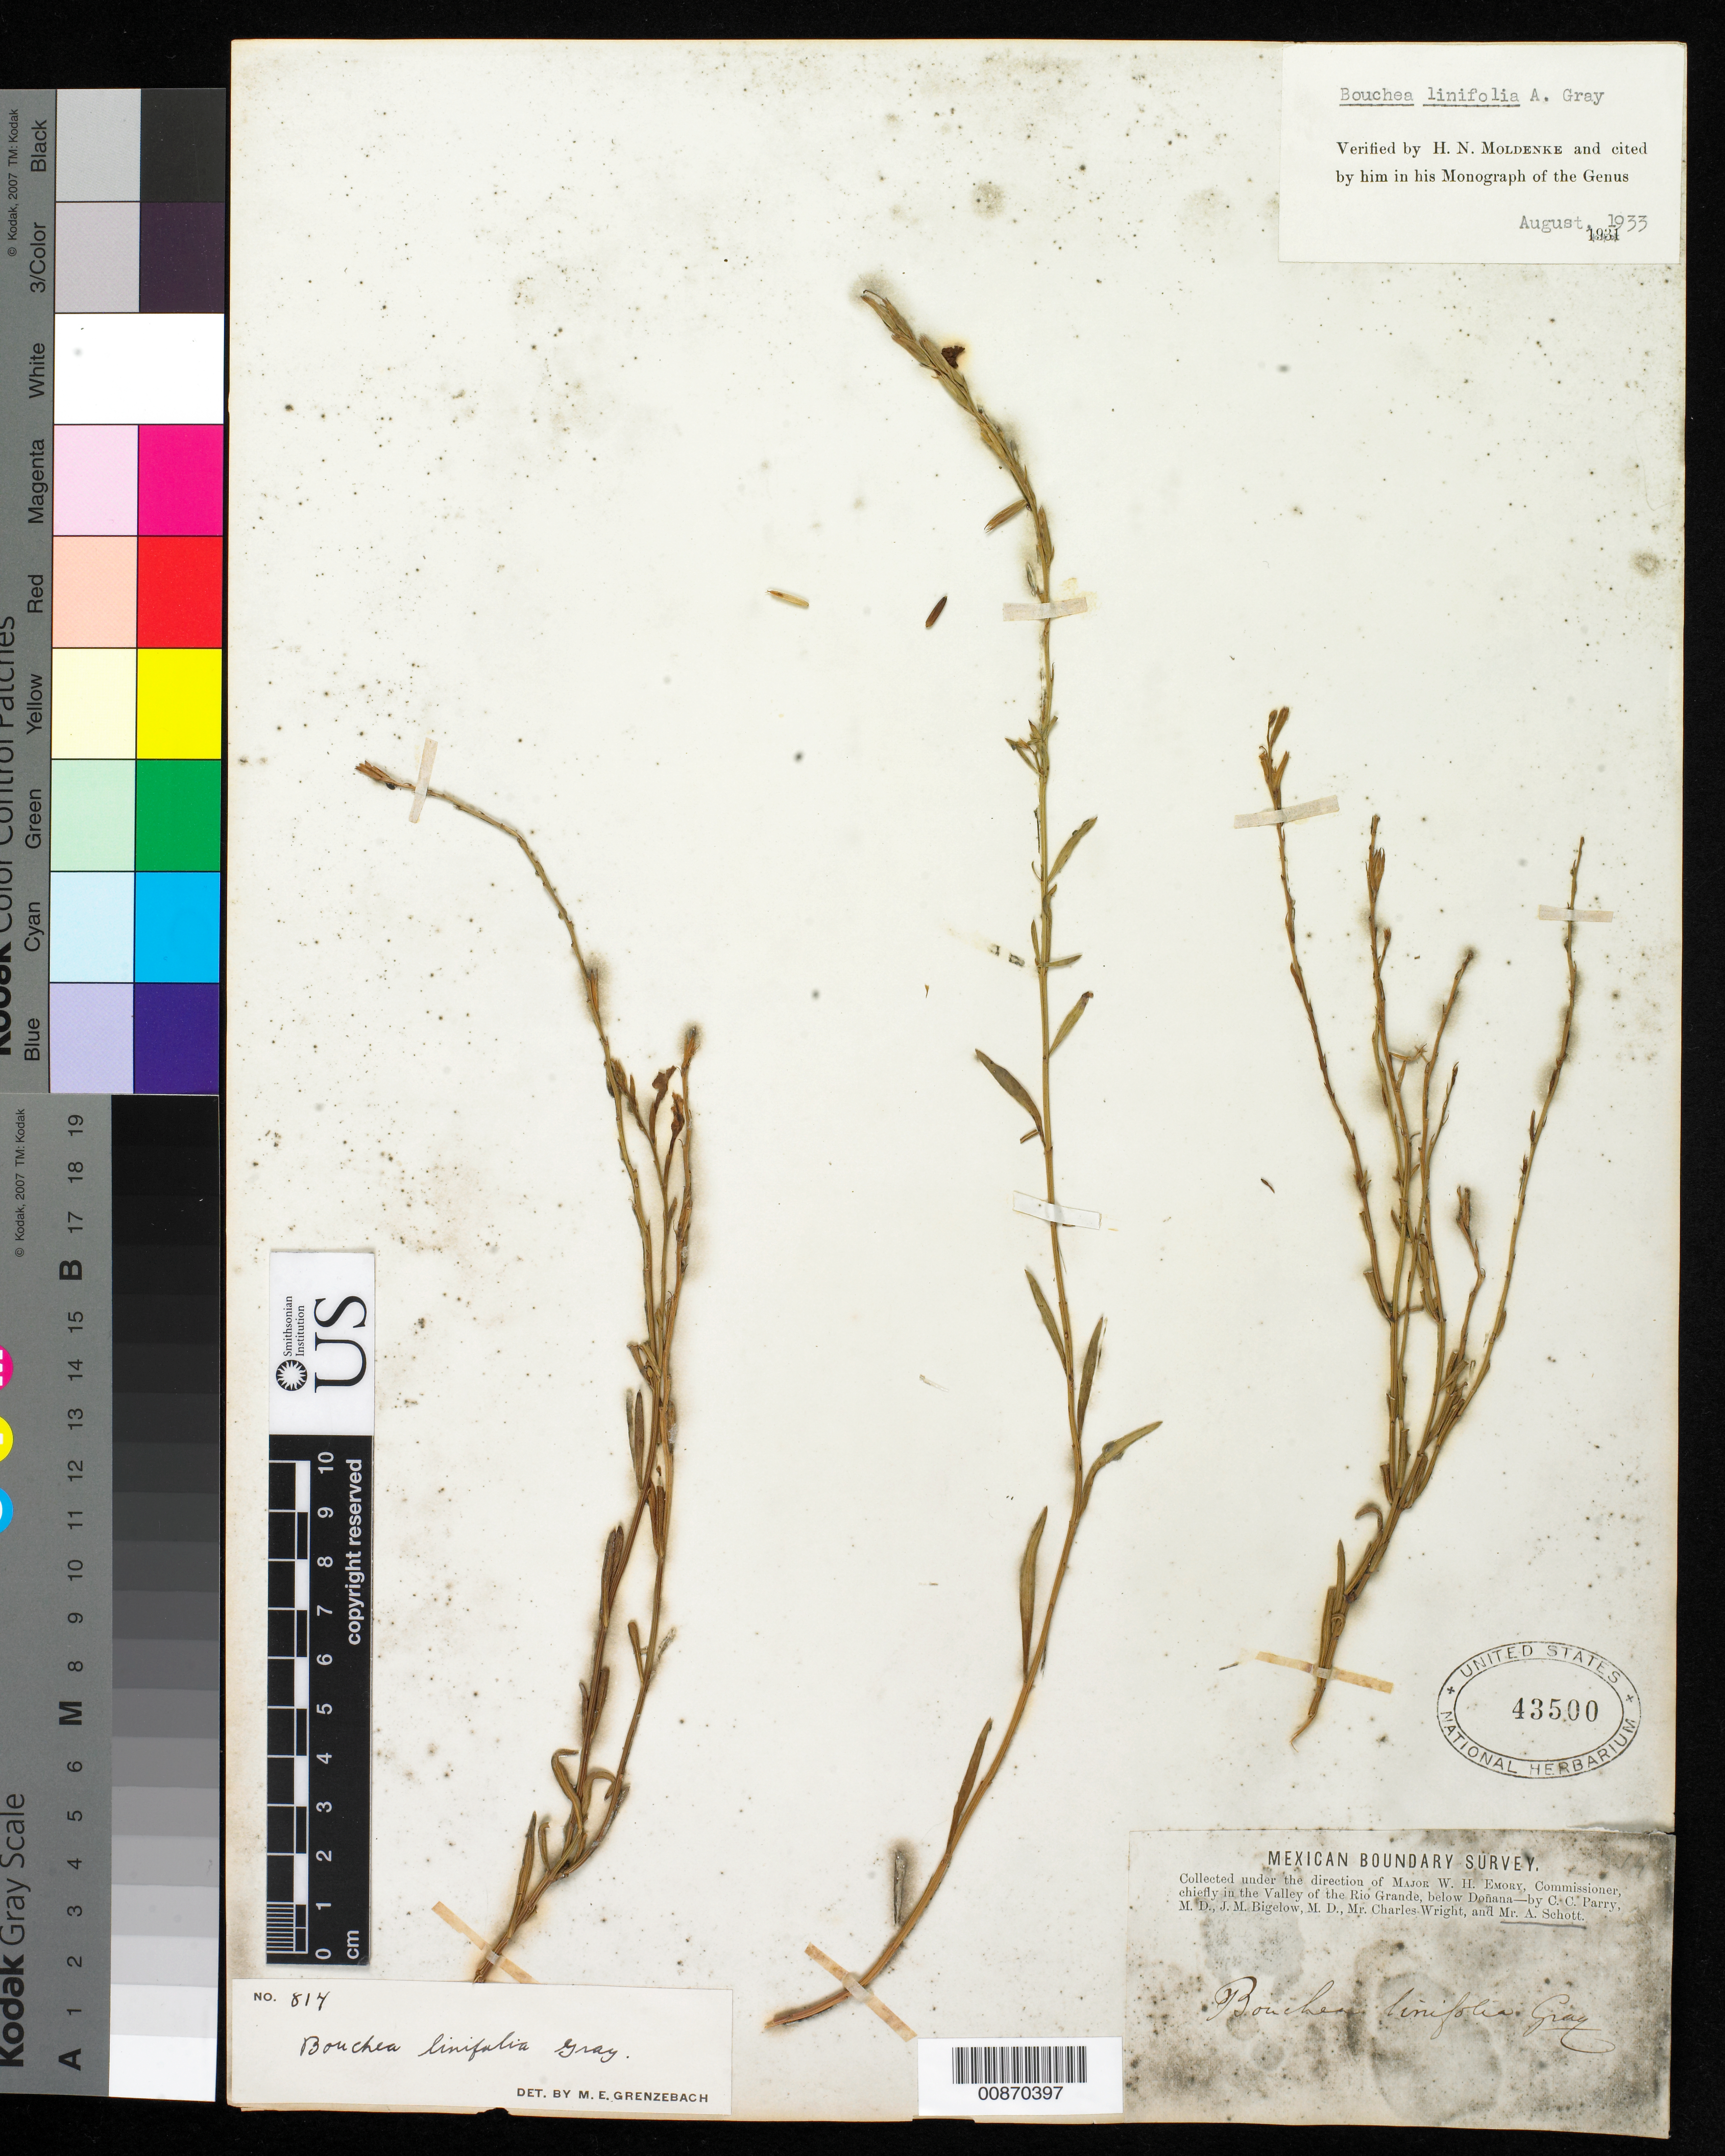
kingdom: Plantae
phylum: Tracheophyta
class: Magnoliopsida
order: Lamiales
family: Verbenaceae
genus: Bouchea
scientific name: Bouchea linifolia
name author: A. Gray ex Torr. in Emory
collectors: C. C. Parry, J. M. Bigelow, C. Wright & A. C. V. Schott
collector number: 814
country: United States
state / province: New Mexico / Texas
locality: Valley of the Rio Grande, below Doñana.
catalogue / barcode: US 43500